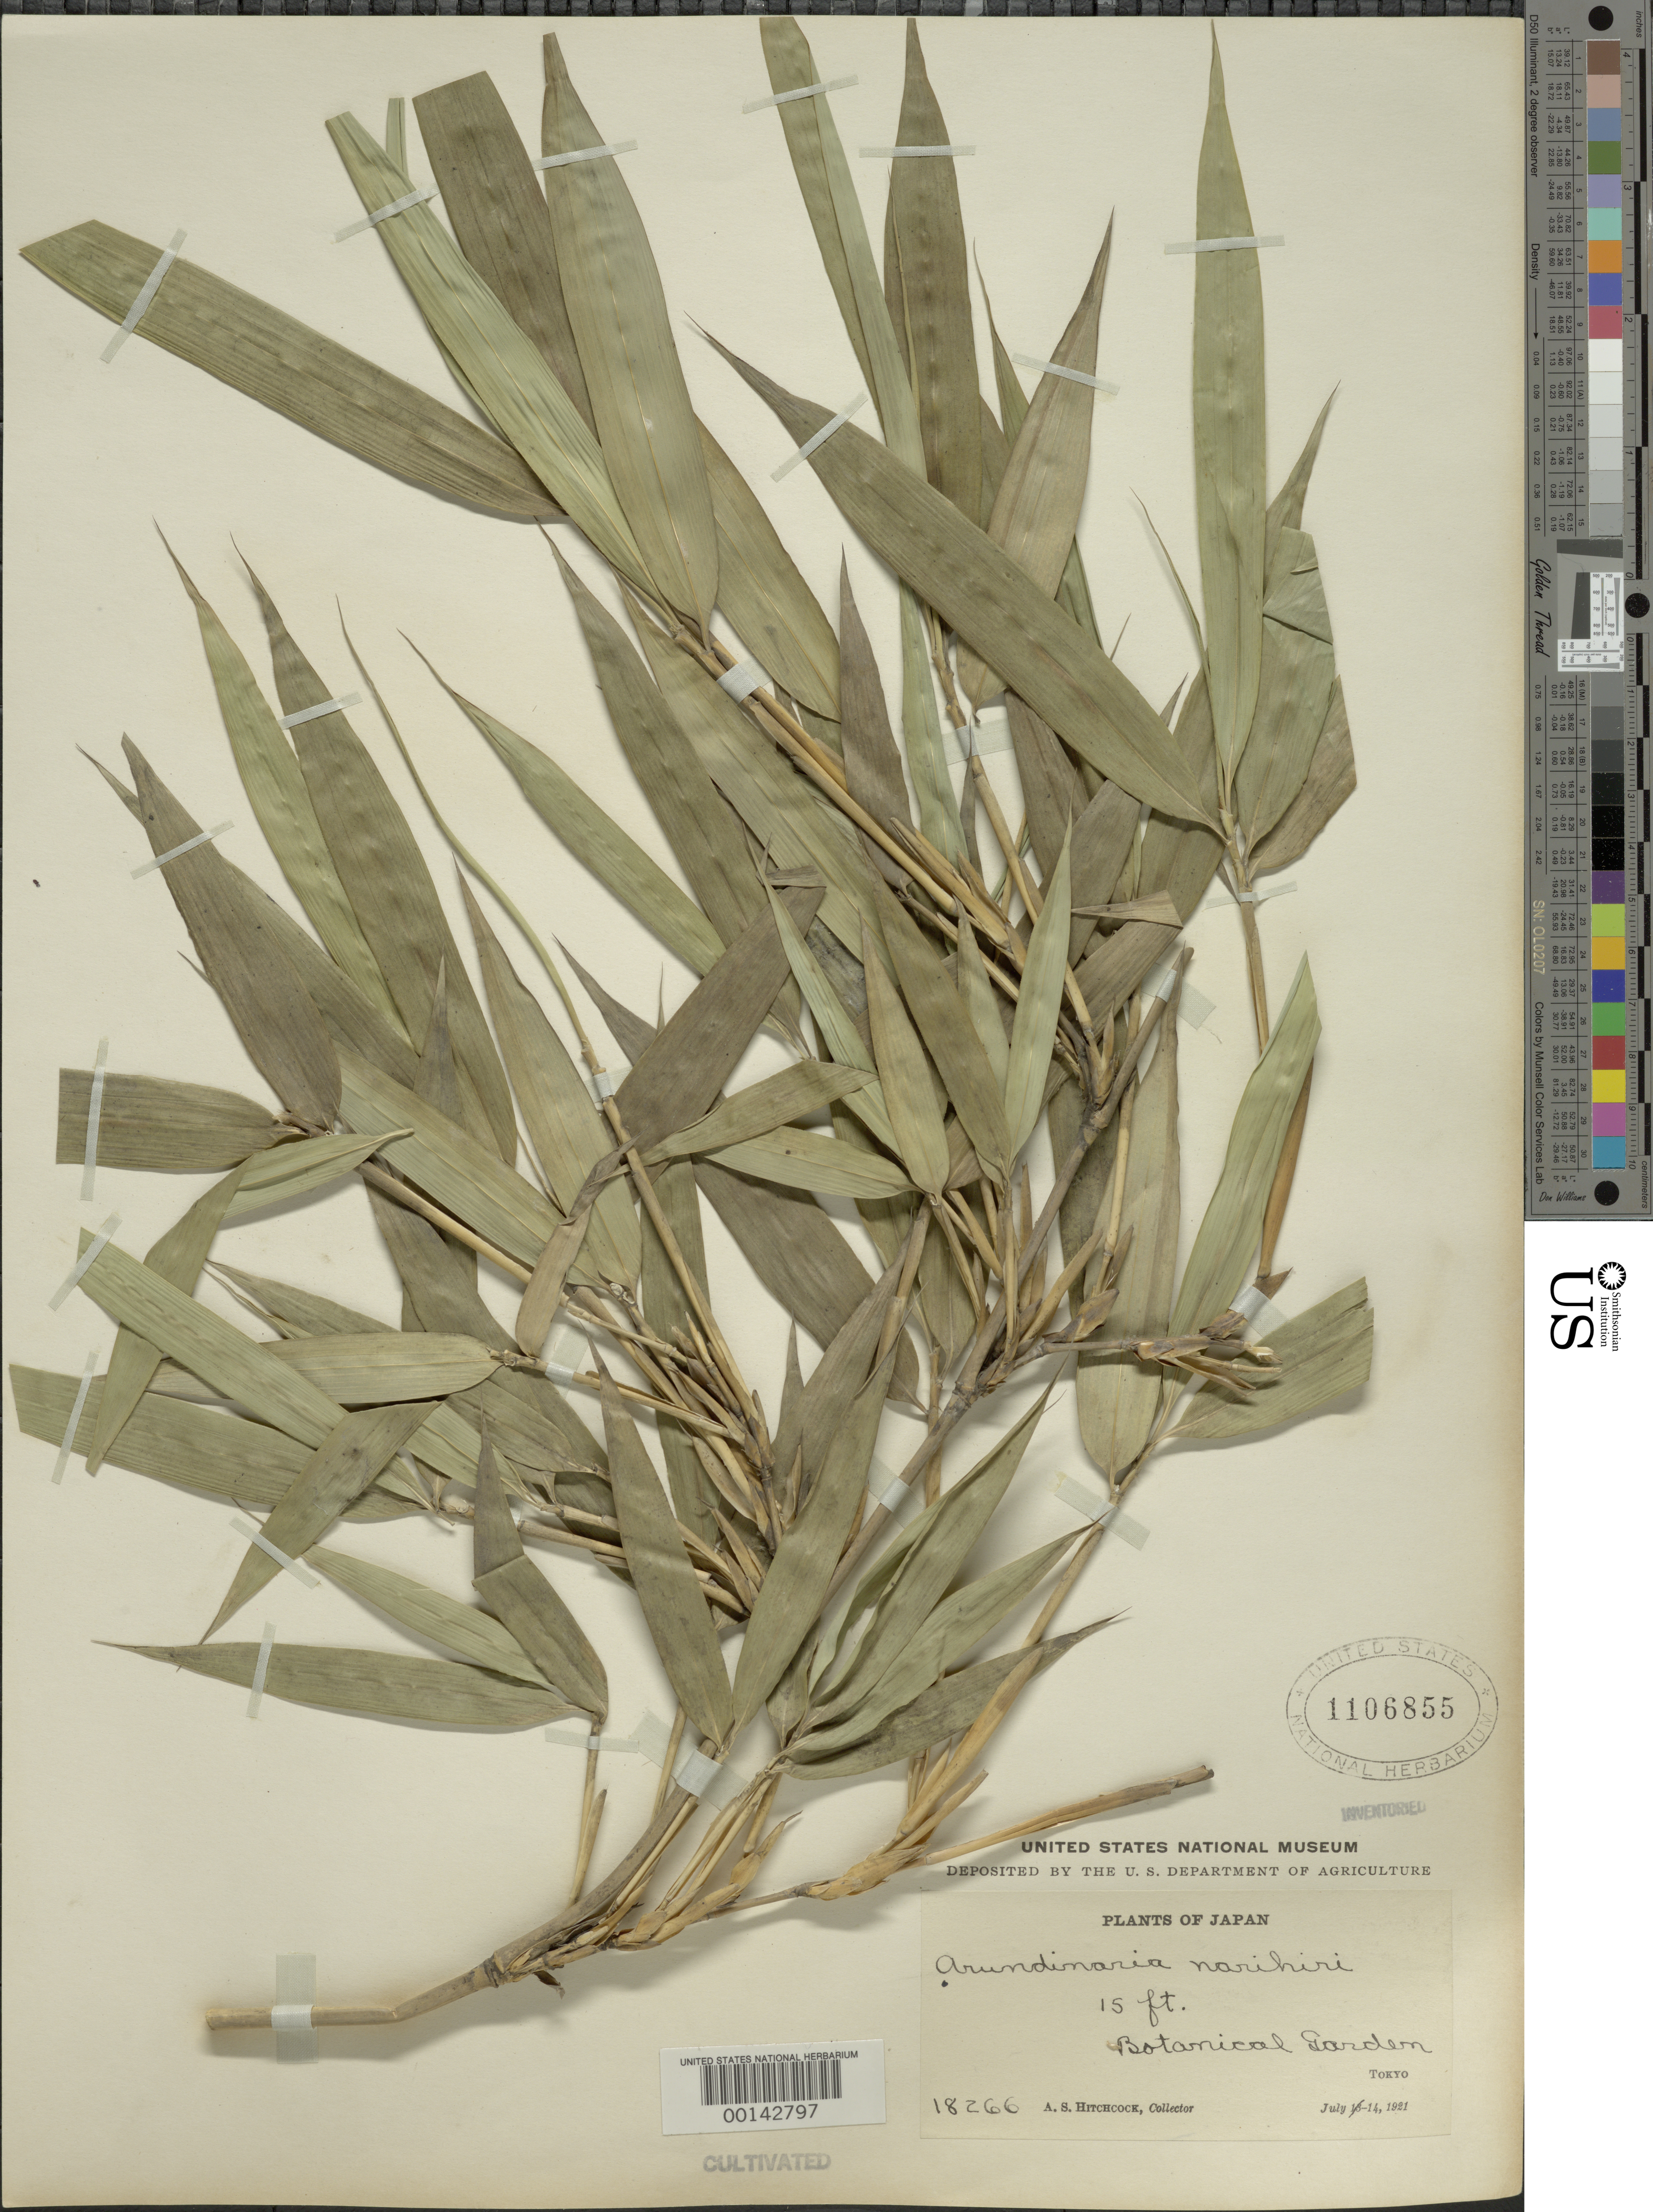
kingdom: Plantae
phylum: Tracheophyta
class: Liliopsida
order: Poales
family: Poaceae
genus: Semiarundinaria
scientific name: Semiarundinaria fastuosa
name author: Makino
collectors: A. S. Hitchcock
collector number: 18266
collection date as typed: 14 Jul 1921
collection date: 1921-07-14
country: Japan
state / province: Tokyo, Federal City of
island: Honshu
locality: Tokyo botanic garden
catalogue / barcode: US 1106855